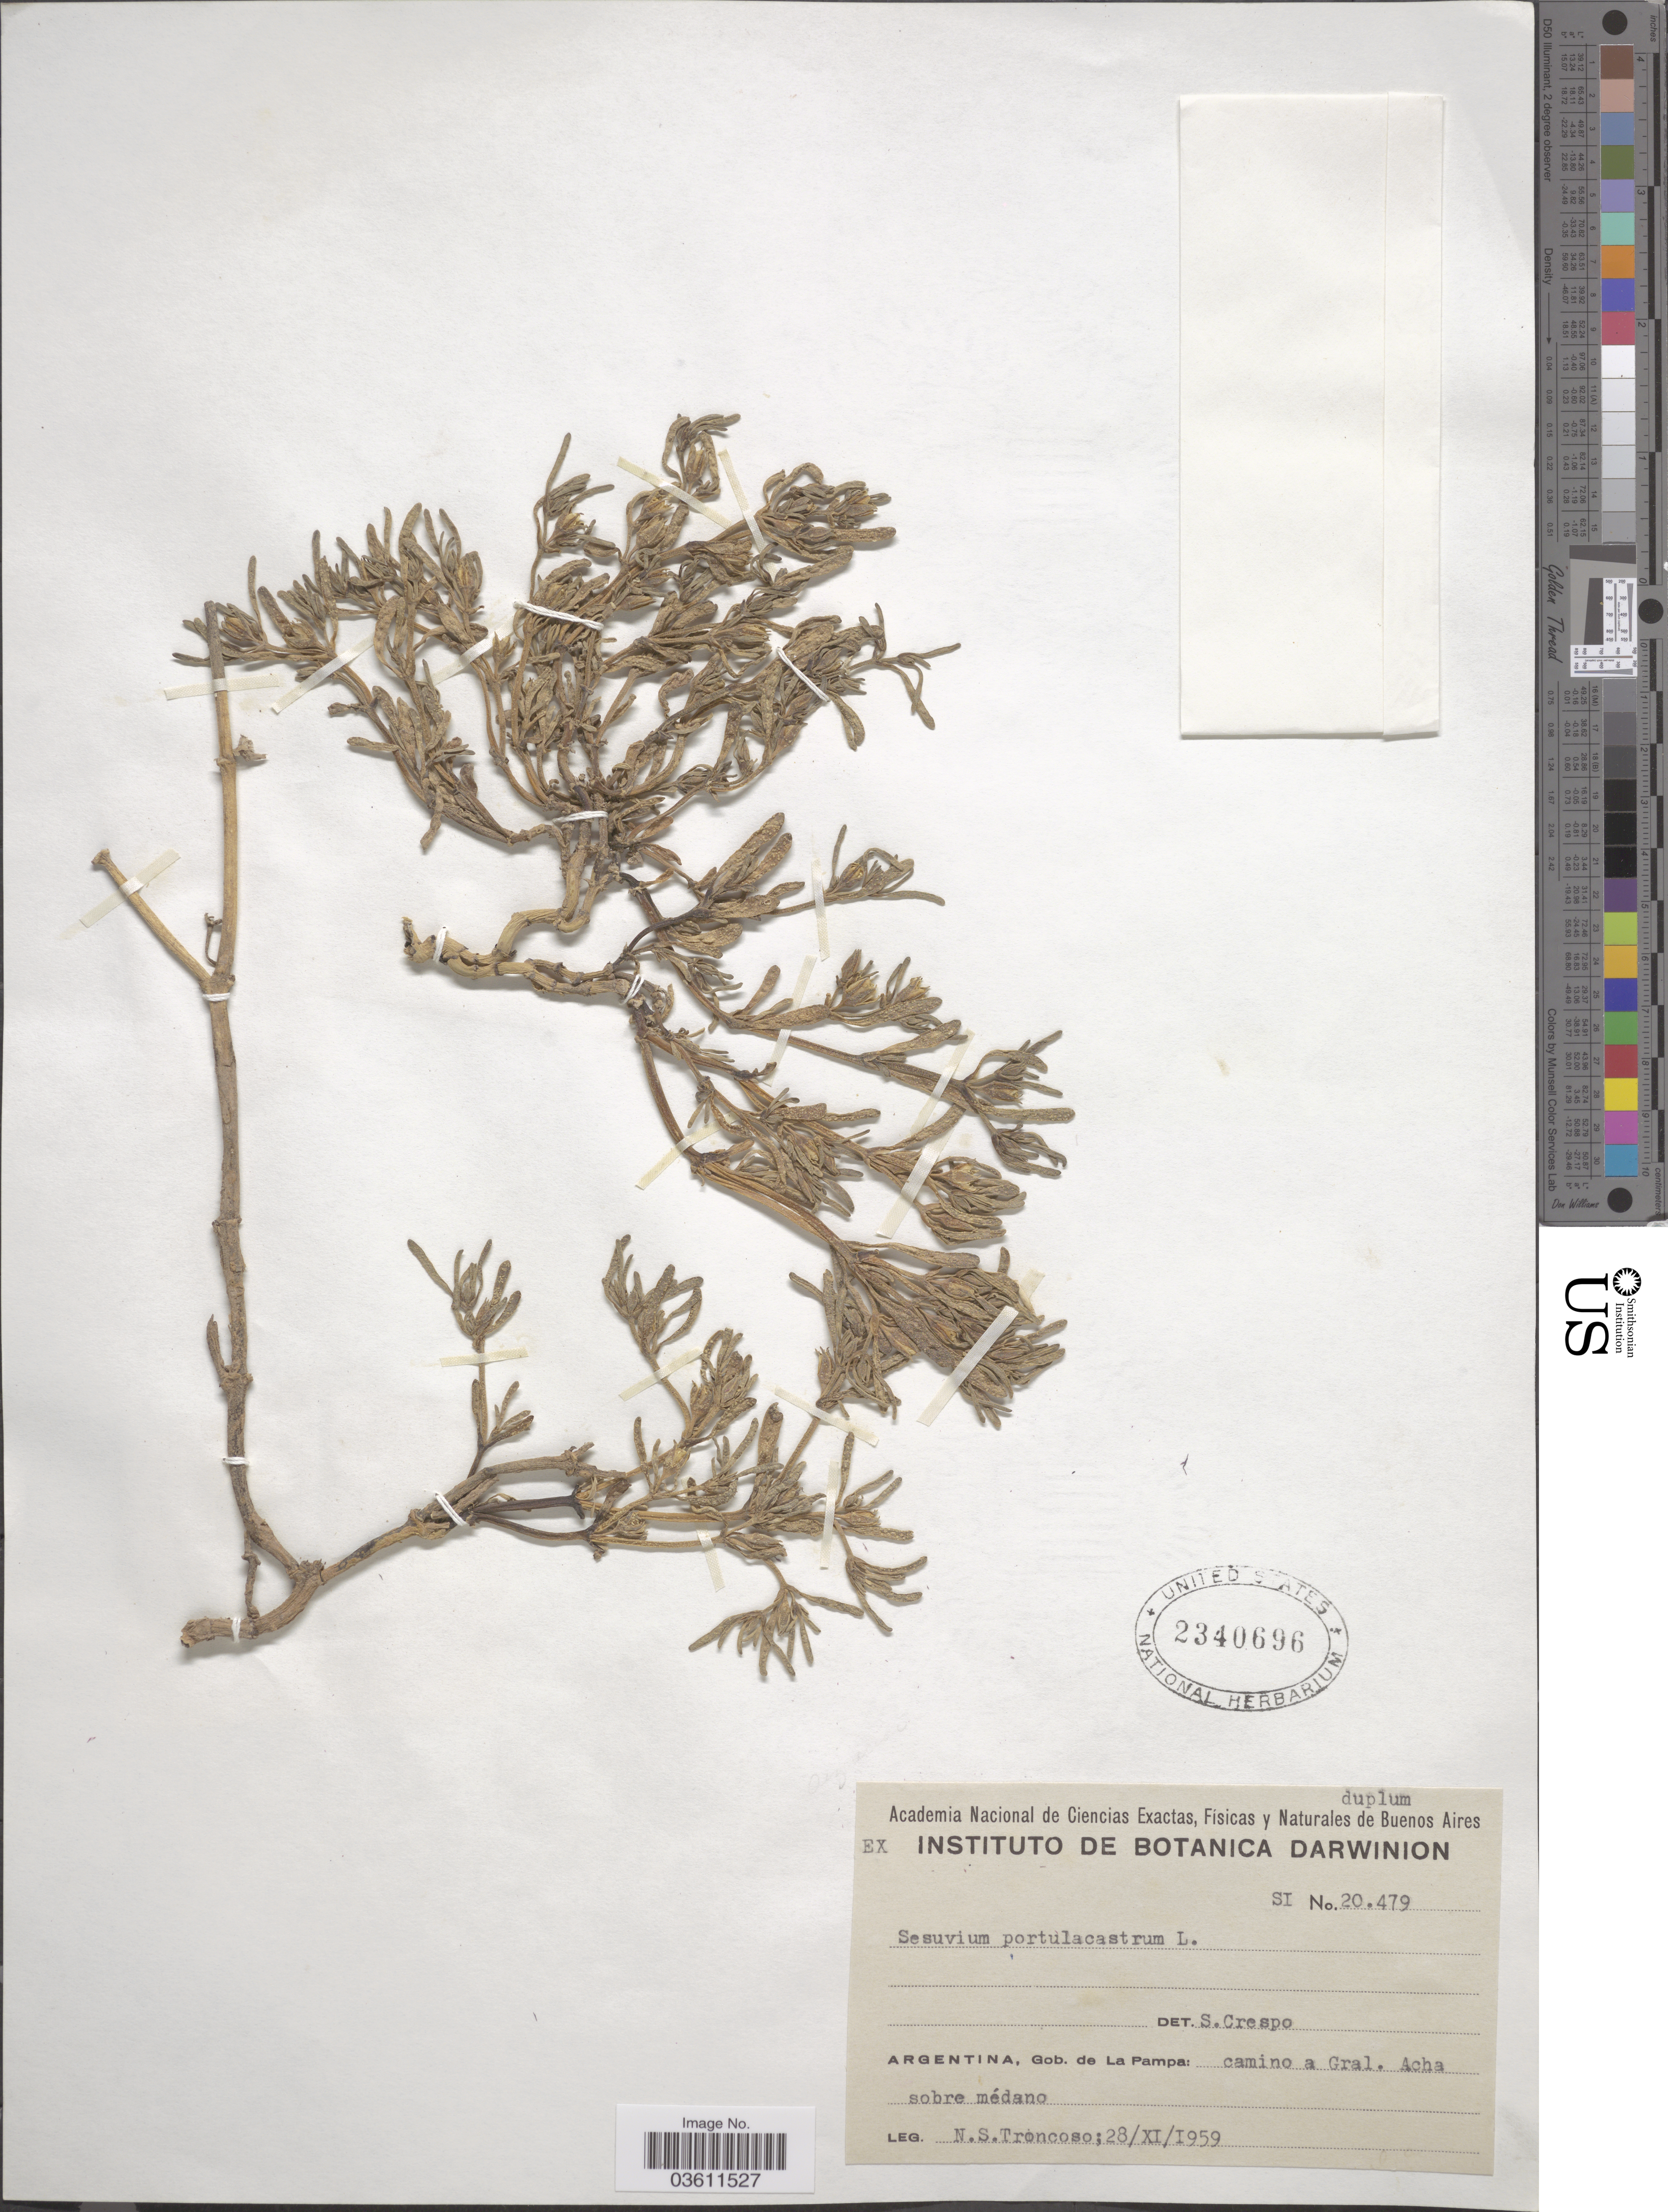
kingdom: Plantae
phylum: Tracheophyta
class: Magnoliopsida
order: Caryophyllales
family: Aizoaceae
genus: Sesuvium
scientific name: Sesuvium portulacastrum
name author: (L.) L.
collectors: N. Troncoso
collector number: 20479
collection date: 1959-11-28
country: Argentina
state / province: La Pampa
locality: Gob. de La Pampa: camino a Gral. Acha sobre médano.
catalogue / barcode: US 2340696